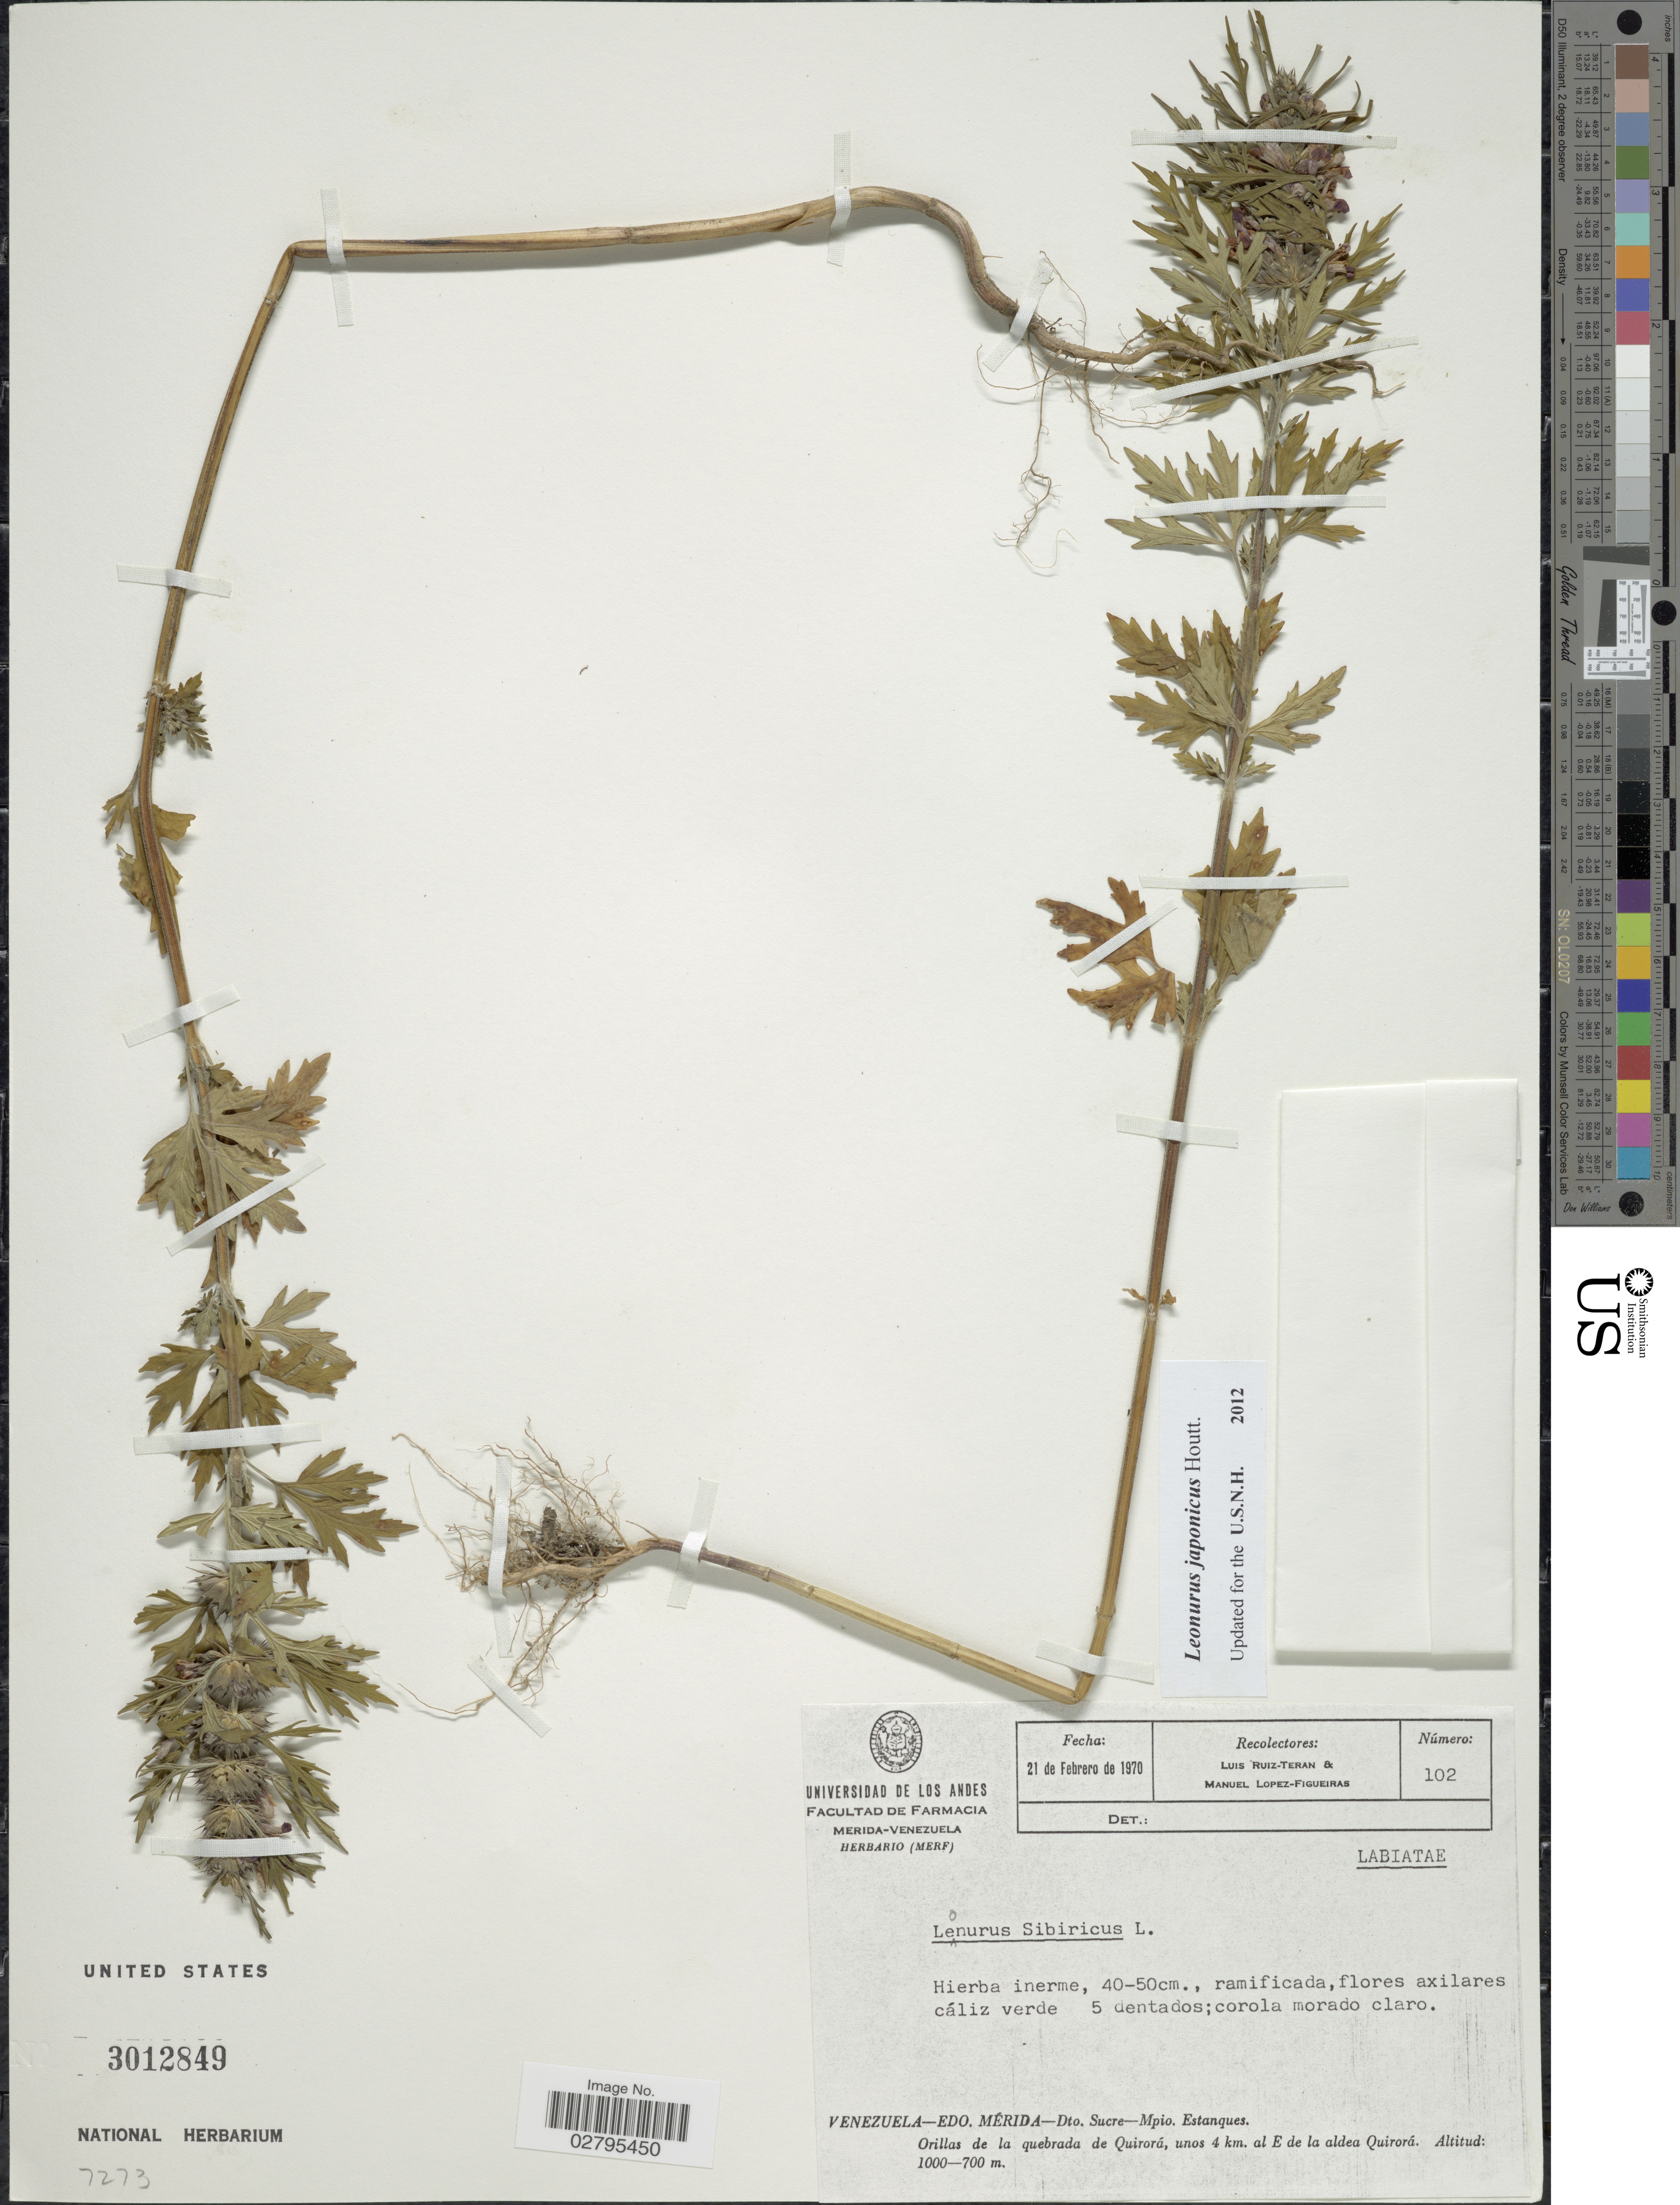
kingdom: Plantae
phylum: Tracheophyta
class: Magnoliopsida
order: Lamiales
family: Lamiaceae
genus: Leonurus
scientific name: Leonurus japonicus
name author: Houtt.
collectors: L. Teran & M. López Figueiras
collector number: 102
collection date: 1970-02-21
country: Venezuela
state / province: Mérida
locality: Dto. Sucre-Mpio. Estanques, Orillas de la quebrada de Quirorá, unos 4 km. al E de la aldea Quirorá.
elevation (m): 700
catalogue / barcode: US 3012849